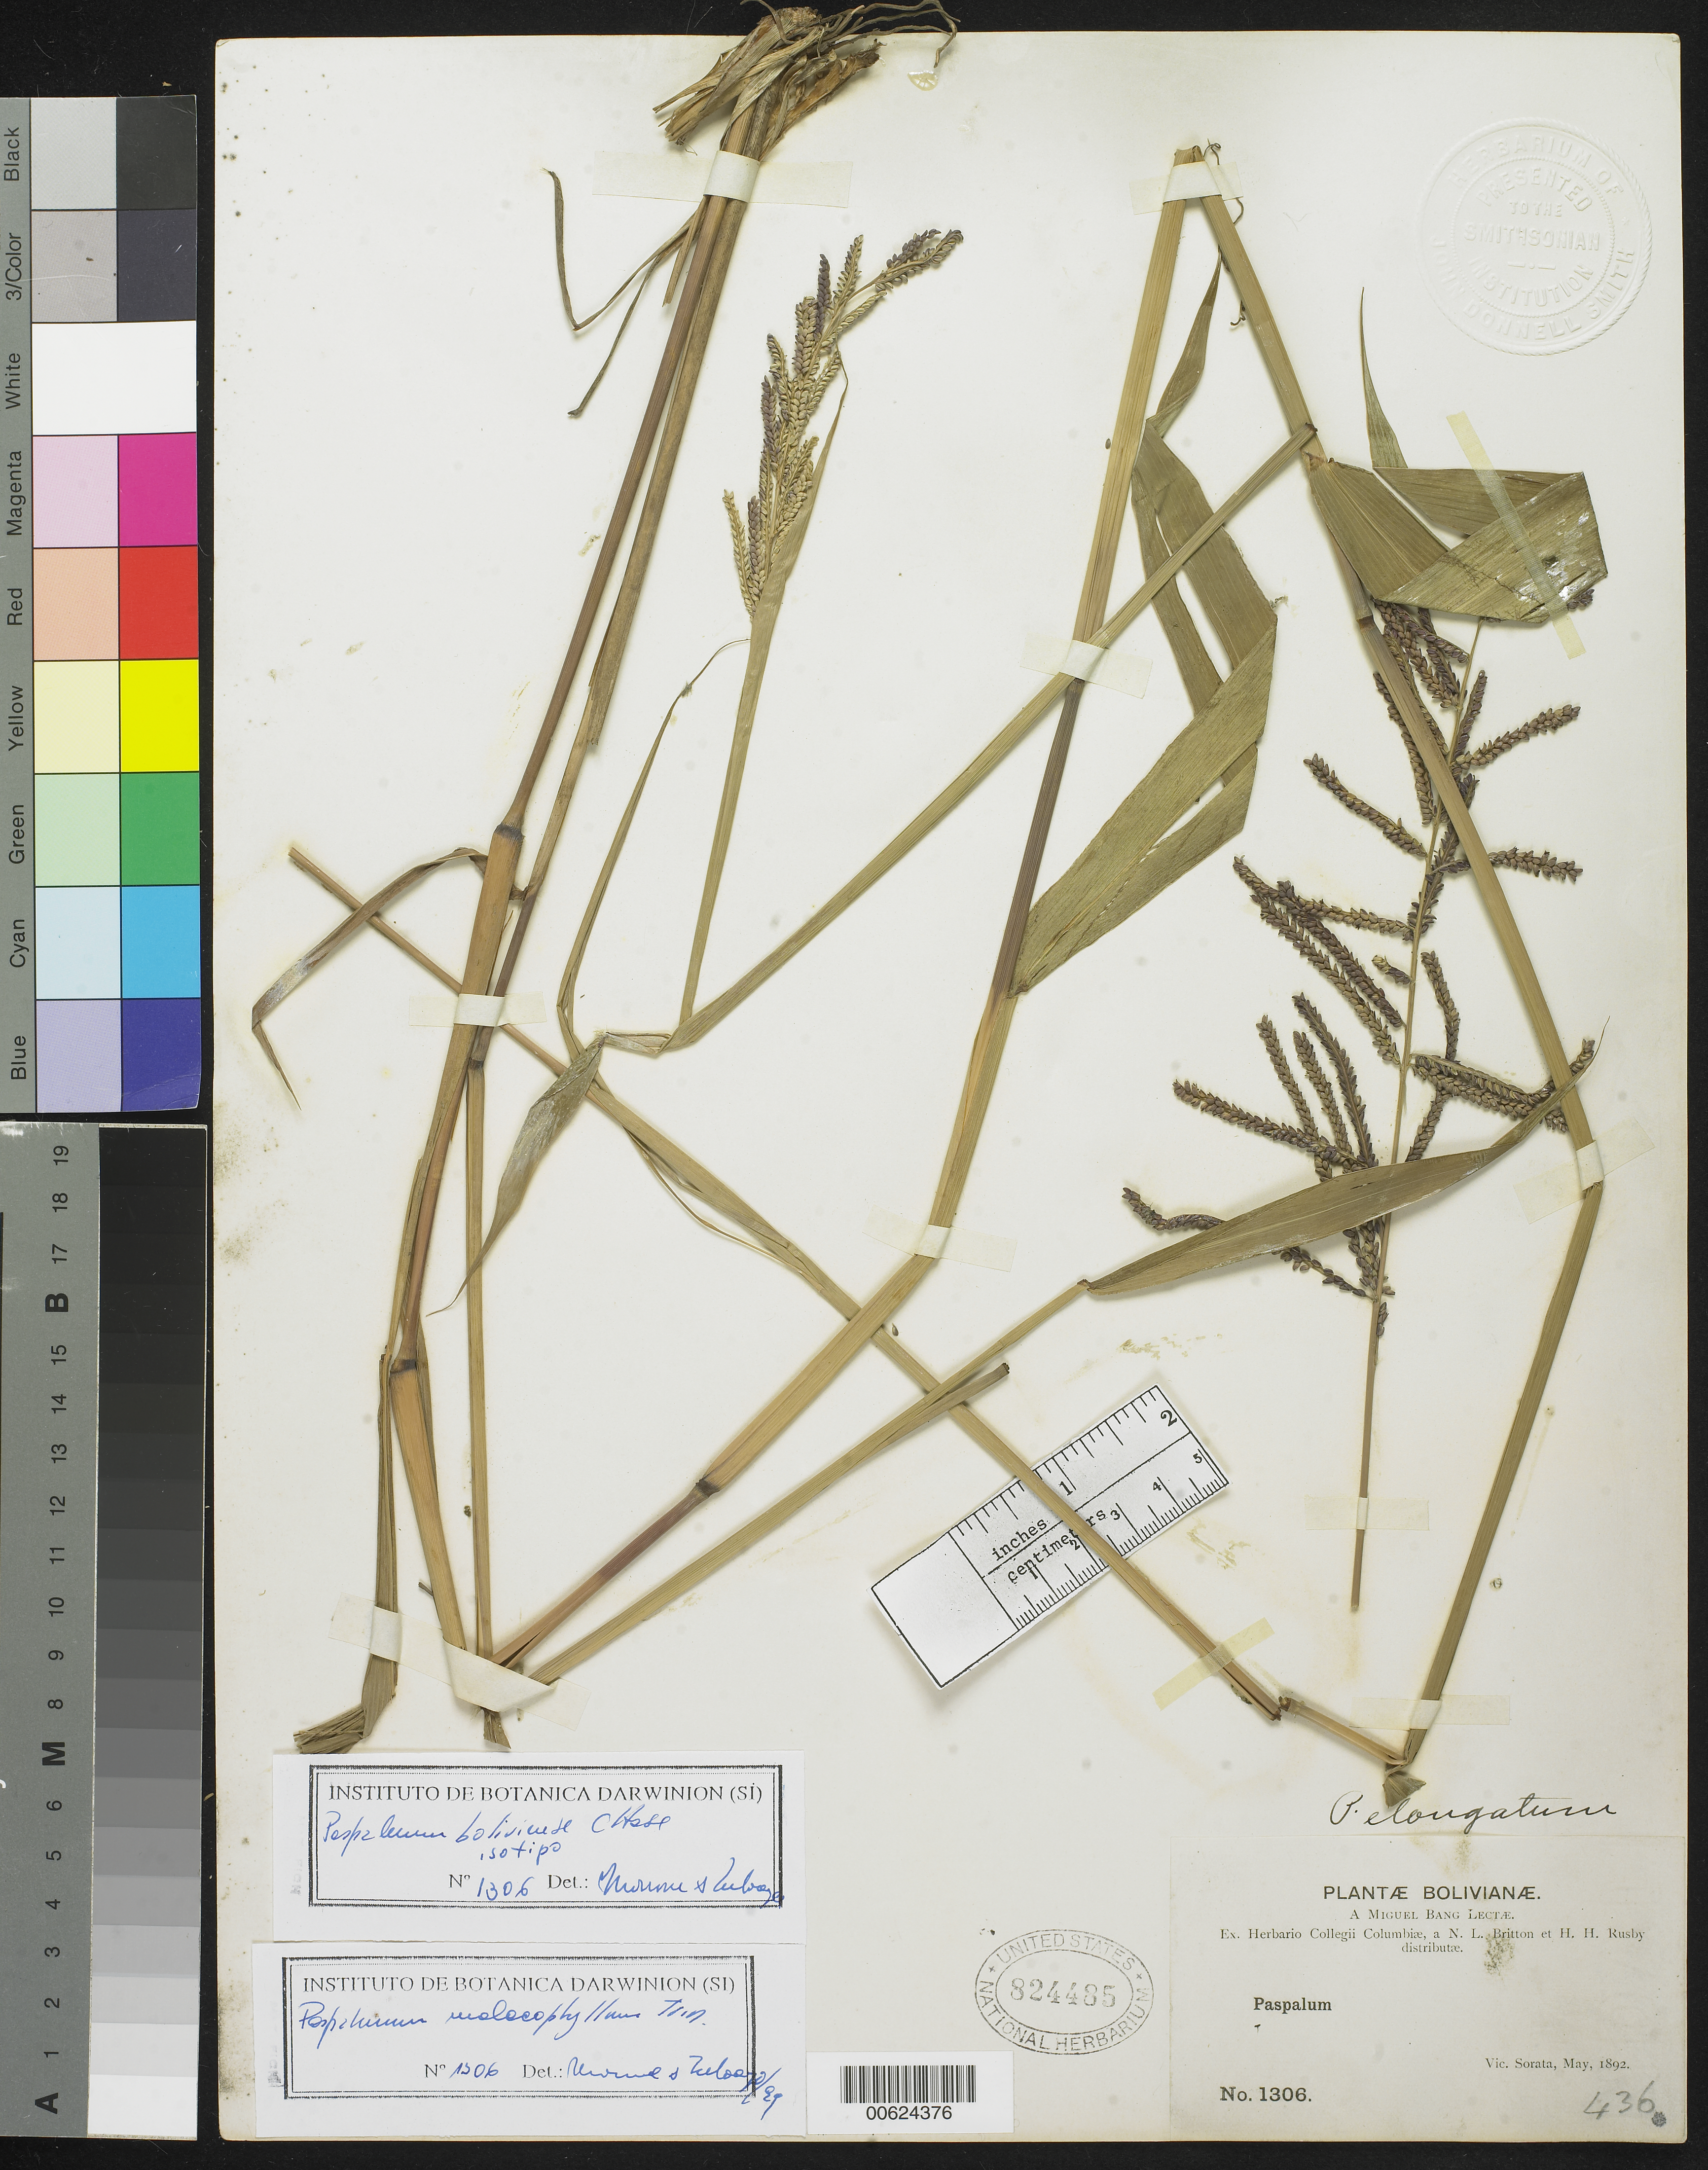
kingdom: Plantae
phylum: Tracheophyta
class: Liliopsida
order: Poales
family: Poaceae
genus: Paspalum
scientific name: Paspalum boliviense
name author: Chase in Hitchc.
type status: Isotype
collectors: M. Bang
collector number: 1306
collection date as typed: May 1892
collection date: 1892-05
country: Bolivia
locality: Near Sorata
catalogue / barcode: US 824485